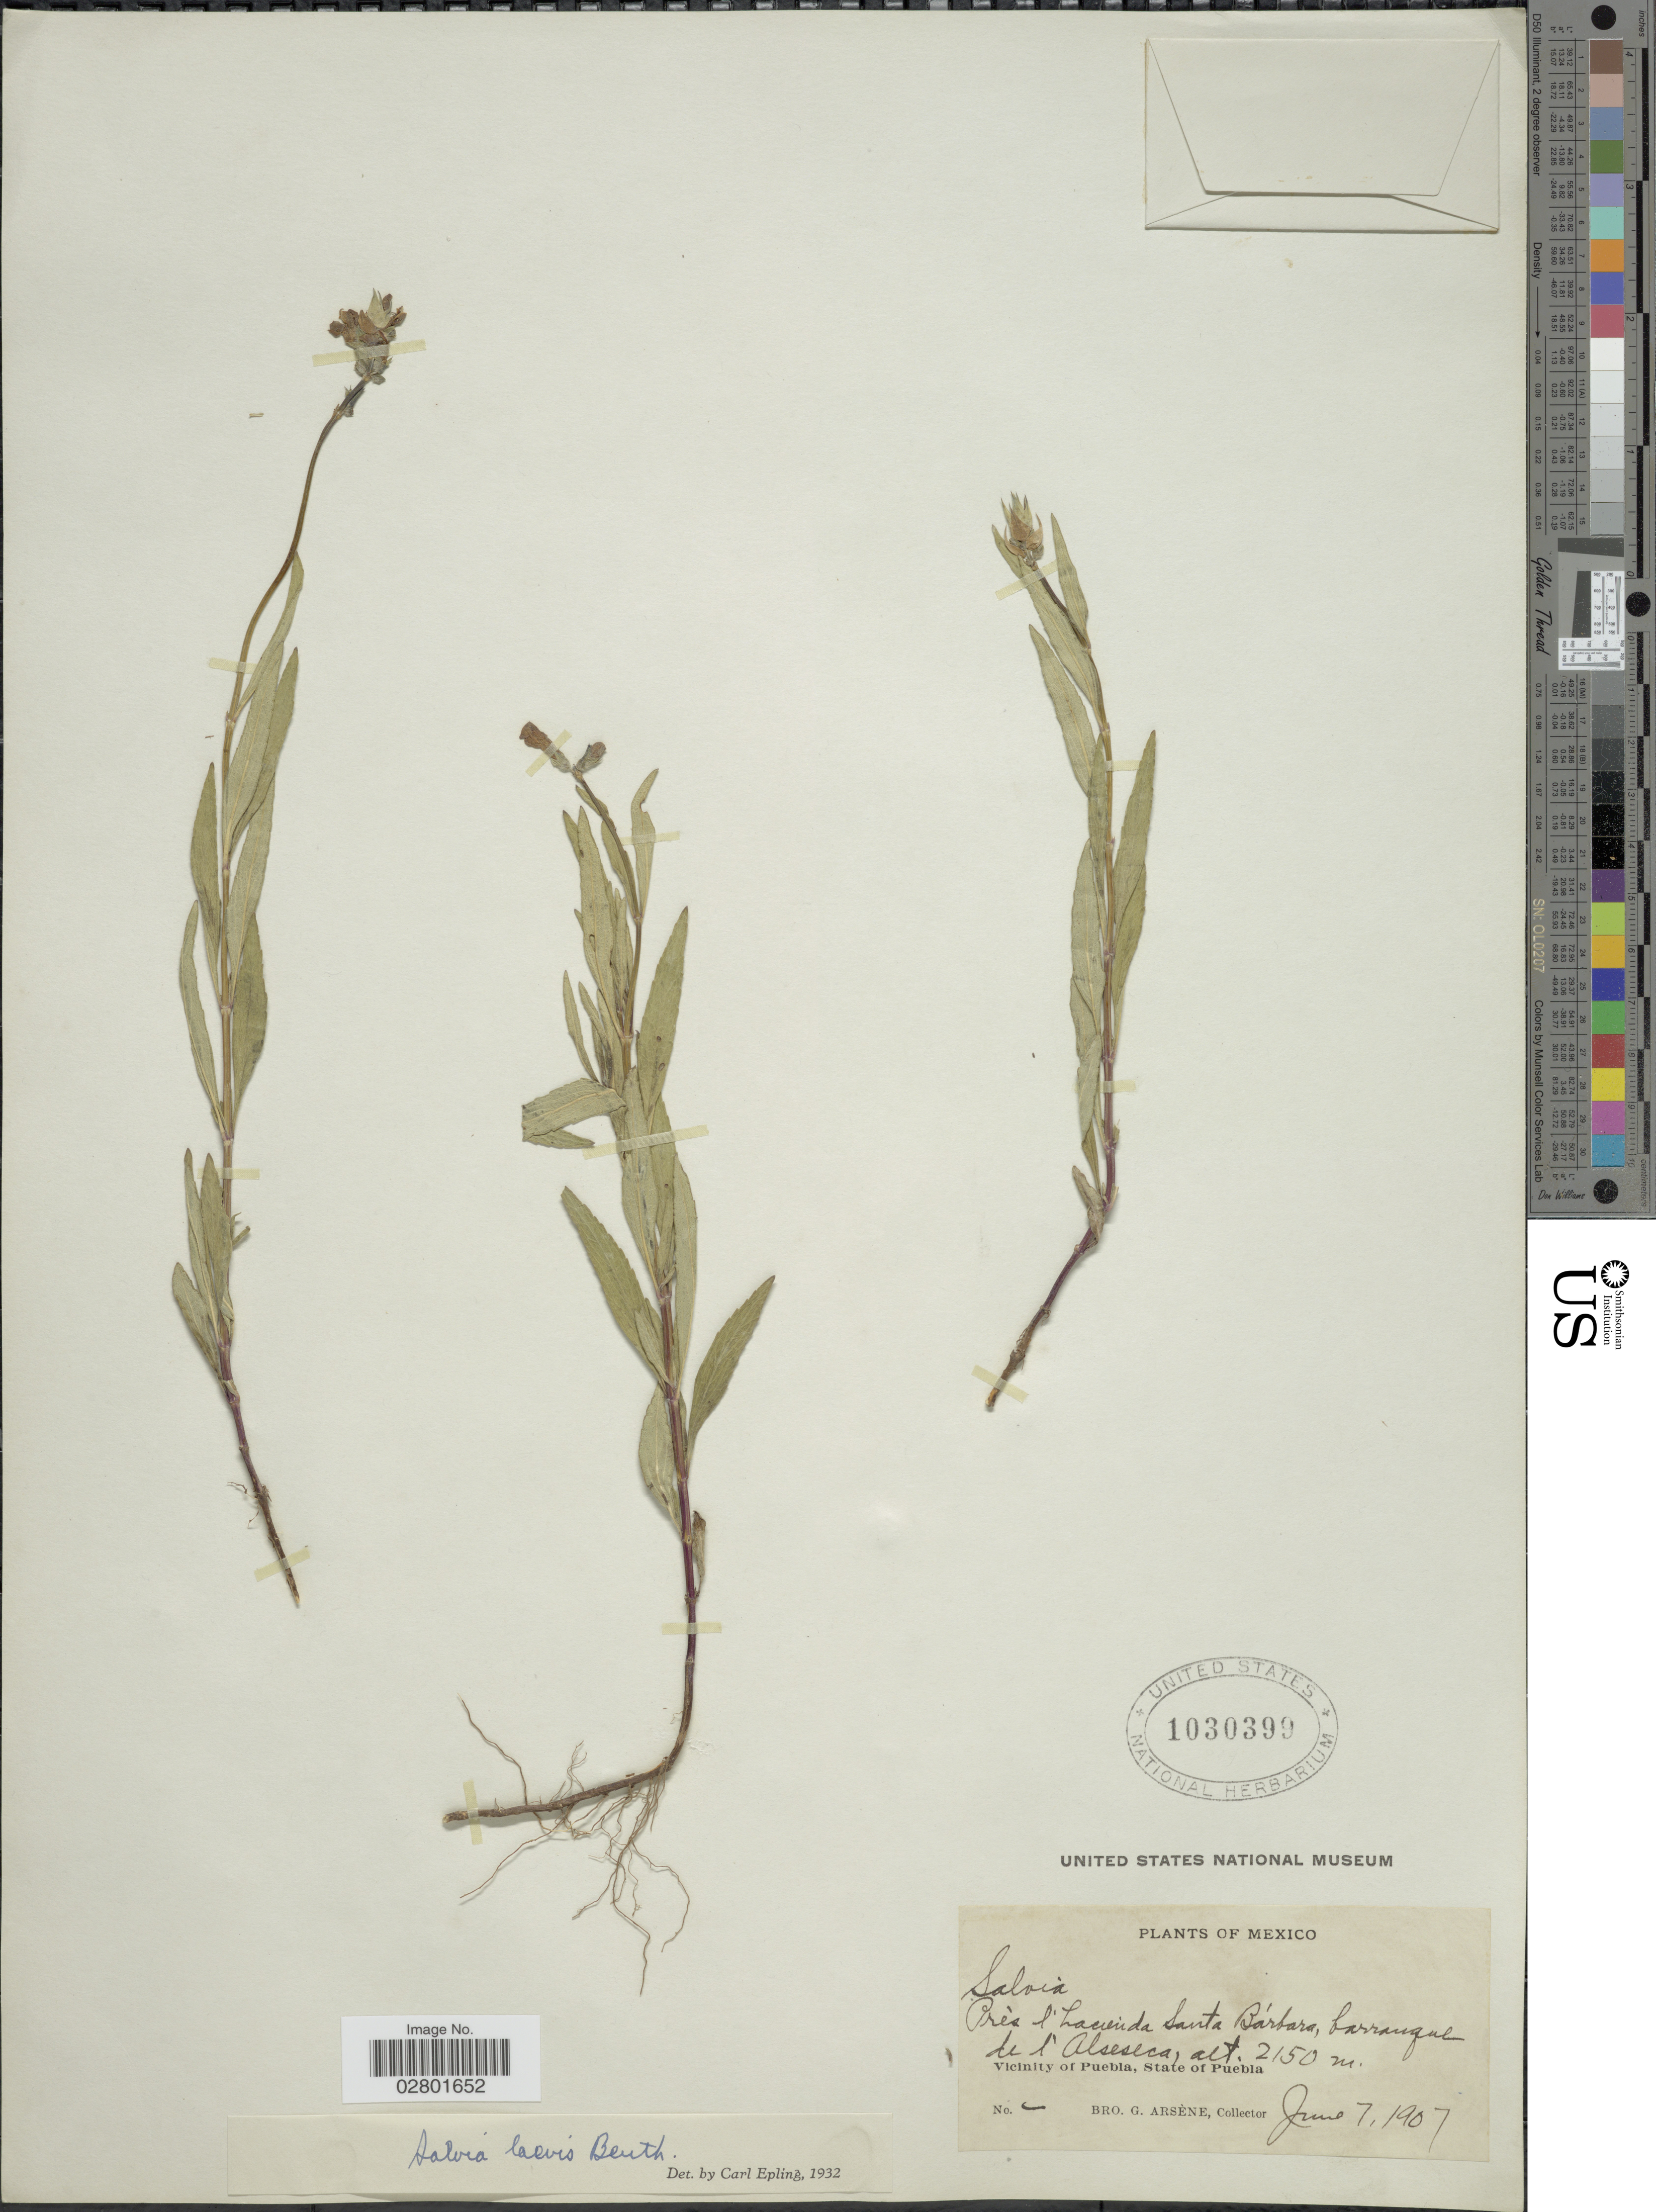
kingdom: Plantae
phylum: Tracheophyta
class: Magnoliopsida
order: Lamiales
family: Lamiaceae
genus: Salvia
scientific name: Salvia laevis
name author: Benth.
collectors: Bro. G. Arsène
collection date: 1907-06-07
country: Mexico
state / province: Puebla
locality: Prés l'hacienda Santa Bárbara, barranque de l'Alseseca, Vicinity of Puebla.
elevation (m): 2150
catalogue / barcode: US 1030399